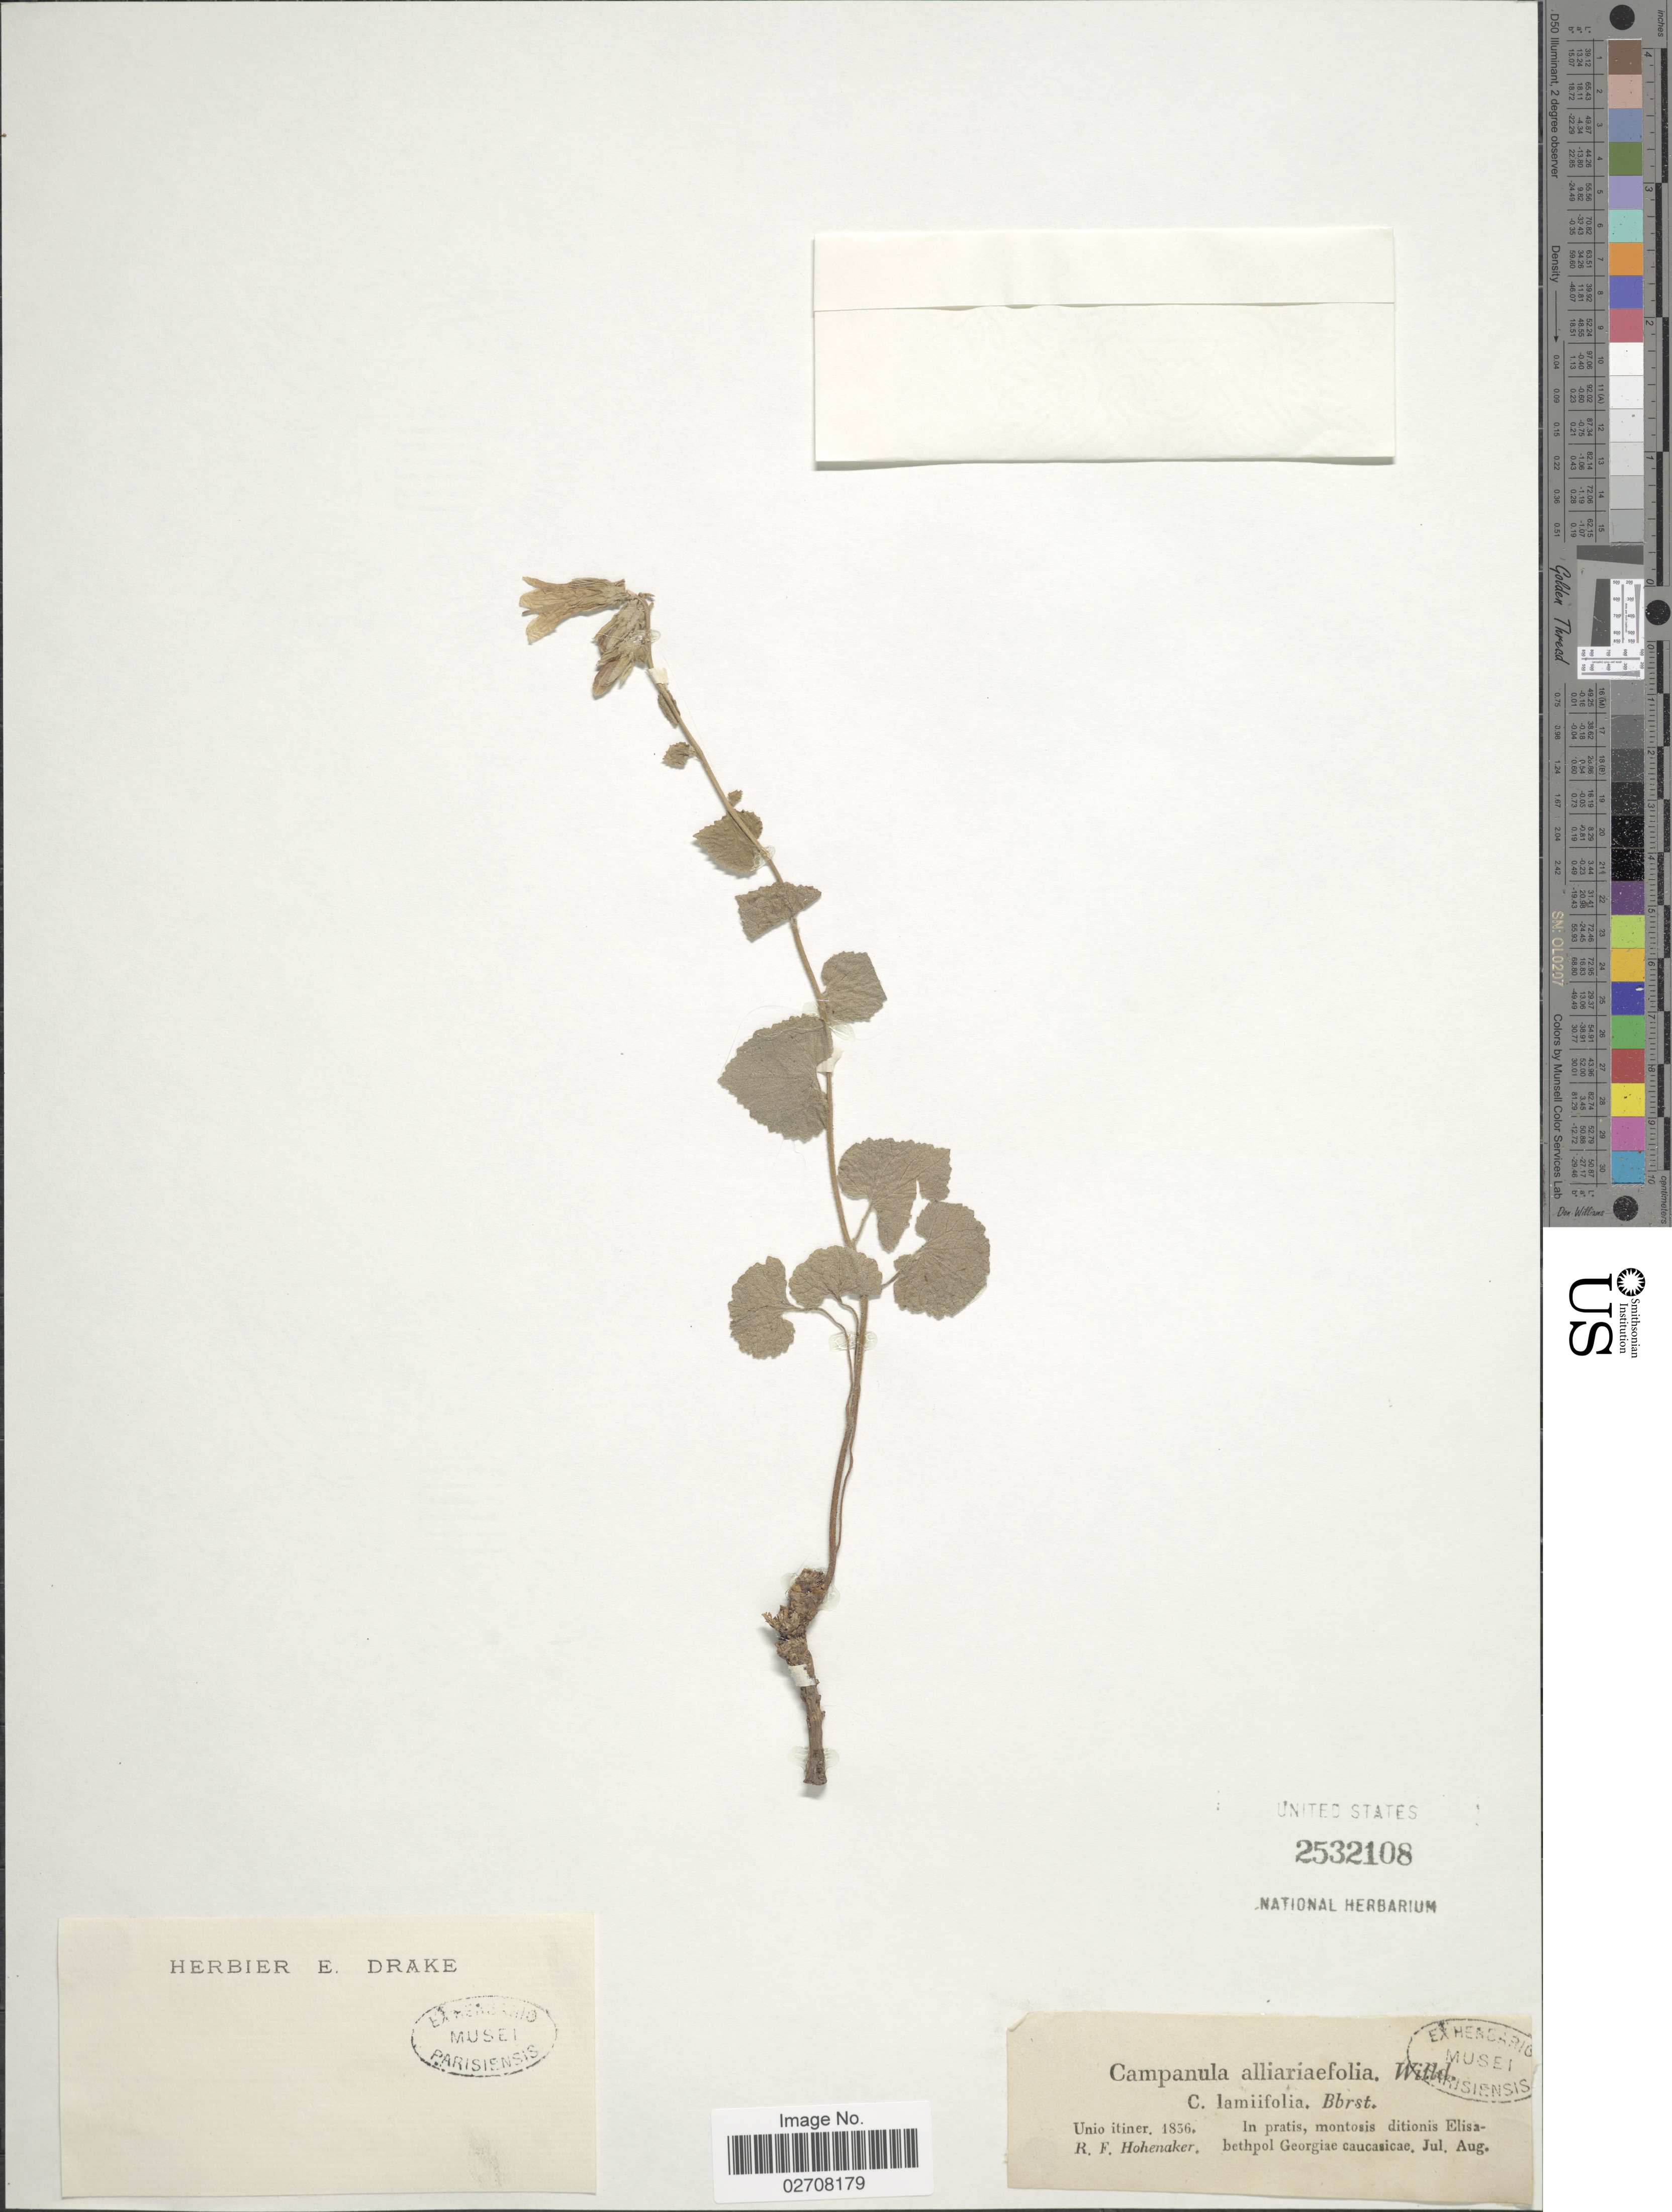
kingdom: Plantae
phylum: Tracheophyta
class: Magnoliopsida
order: Asterales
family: Campanulaceae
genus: Campanula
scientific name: Campanula alliariifolia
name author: Willd.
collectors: R. Hohenaker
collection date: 1836-07/1836-08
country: Azerbaijan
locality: Unio itiner. In pratis, montosis ditionis Elisabethpol Georgiae caucasicae.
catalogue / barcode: US 2532108